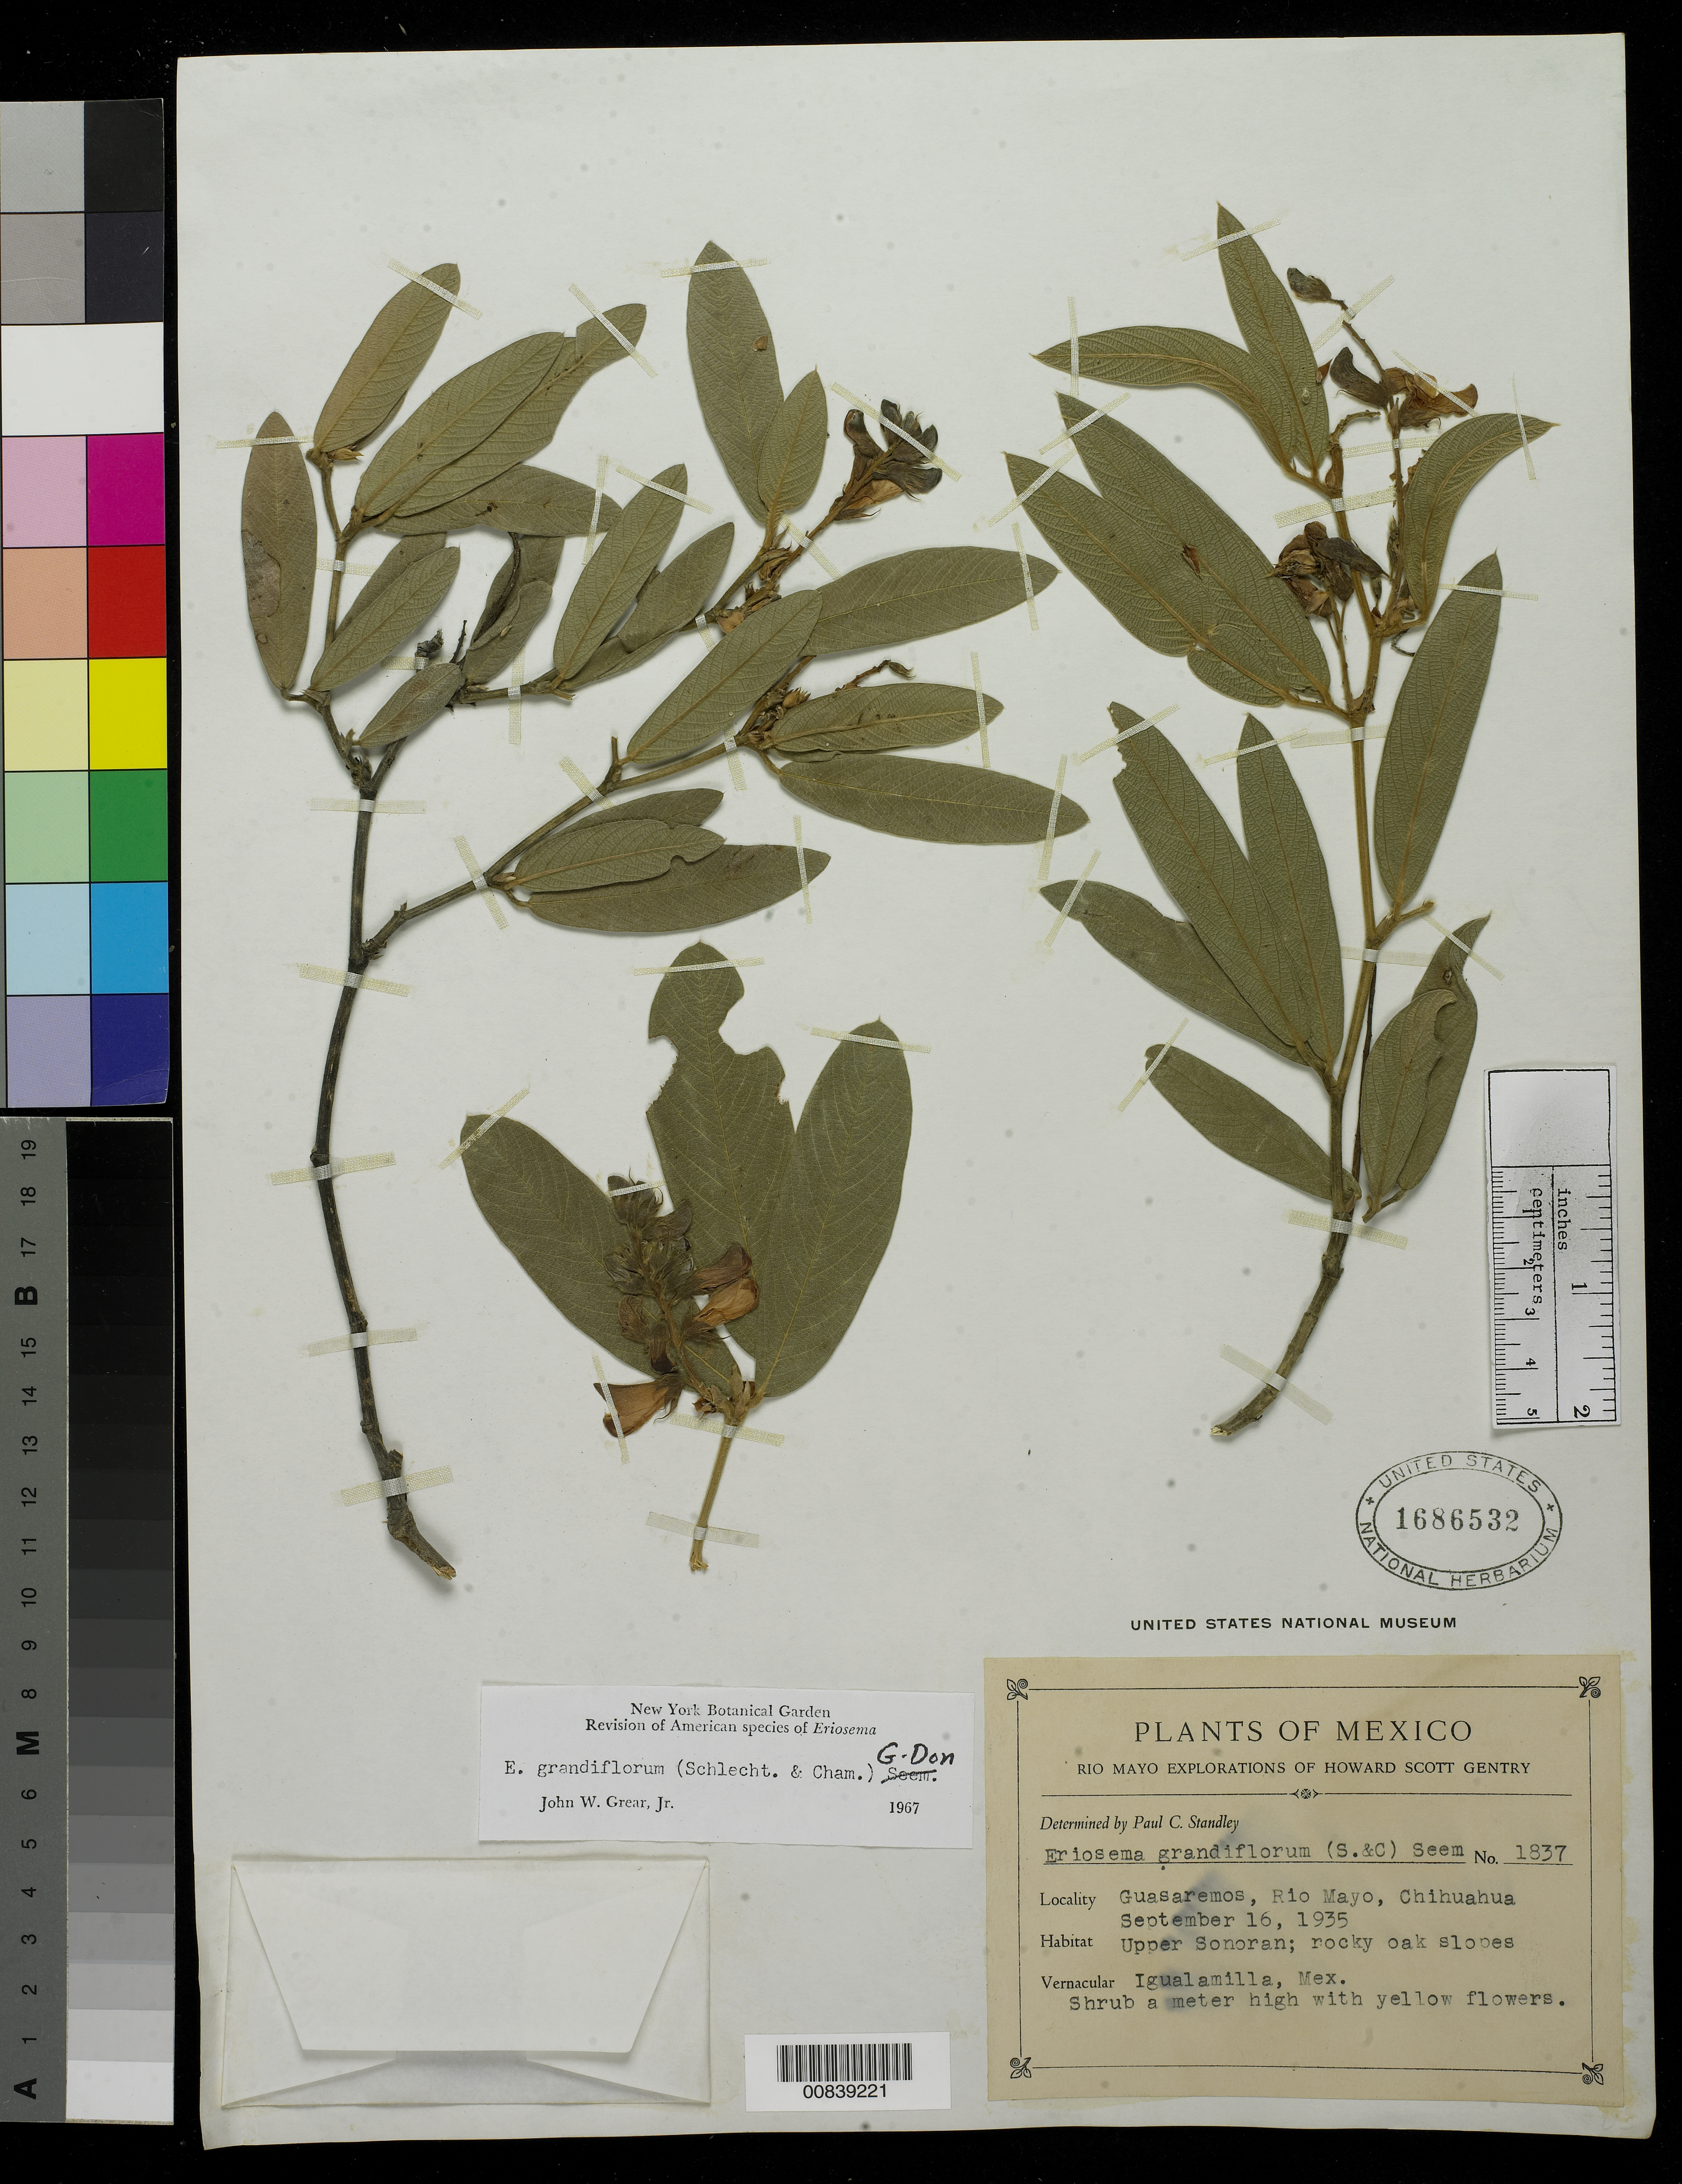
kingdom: Plantae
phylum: Tracheophyta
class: Magnoliopsida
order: Fabales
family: Fabaceae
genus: Eriosema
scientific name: Eriosema grandiflorum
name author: (Schltdl. & Cham.) G. Don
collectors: H. S. Gentry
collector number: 1837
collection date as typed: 16 Sep 1935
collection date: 1935-09-16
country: Mexico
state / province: Chihuahua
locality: Guasaremos, Rio Mayo, Chihuahua.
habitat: Upper Sonoran; rocky oak slopes.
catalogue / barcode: US 1686532